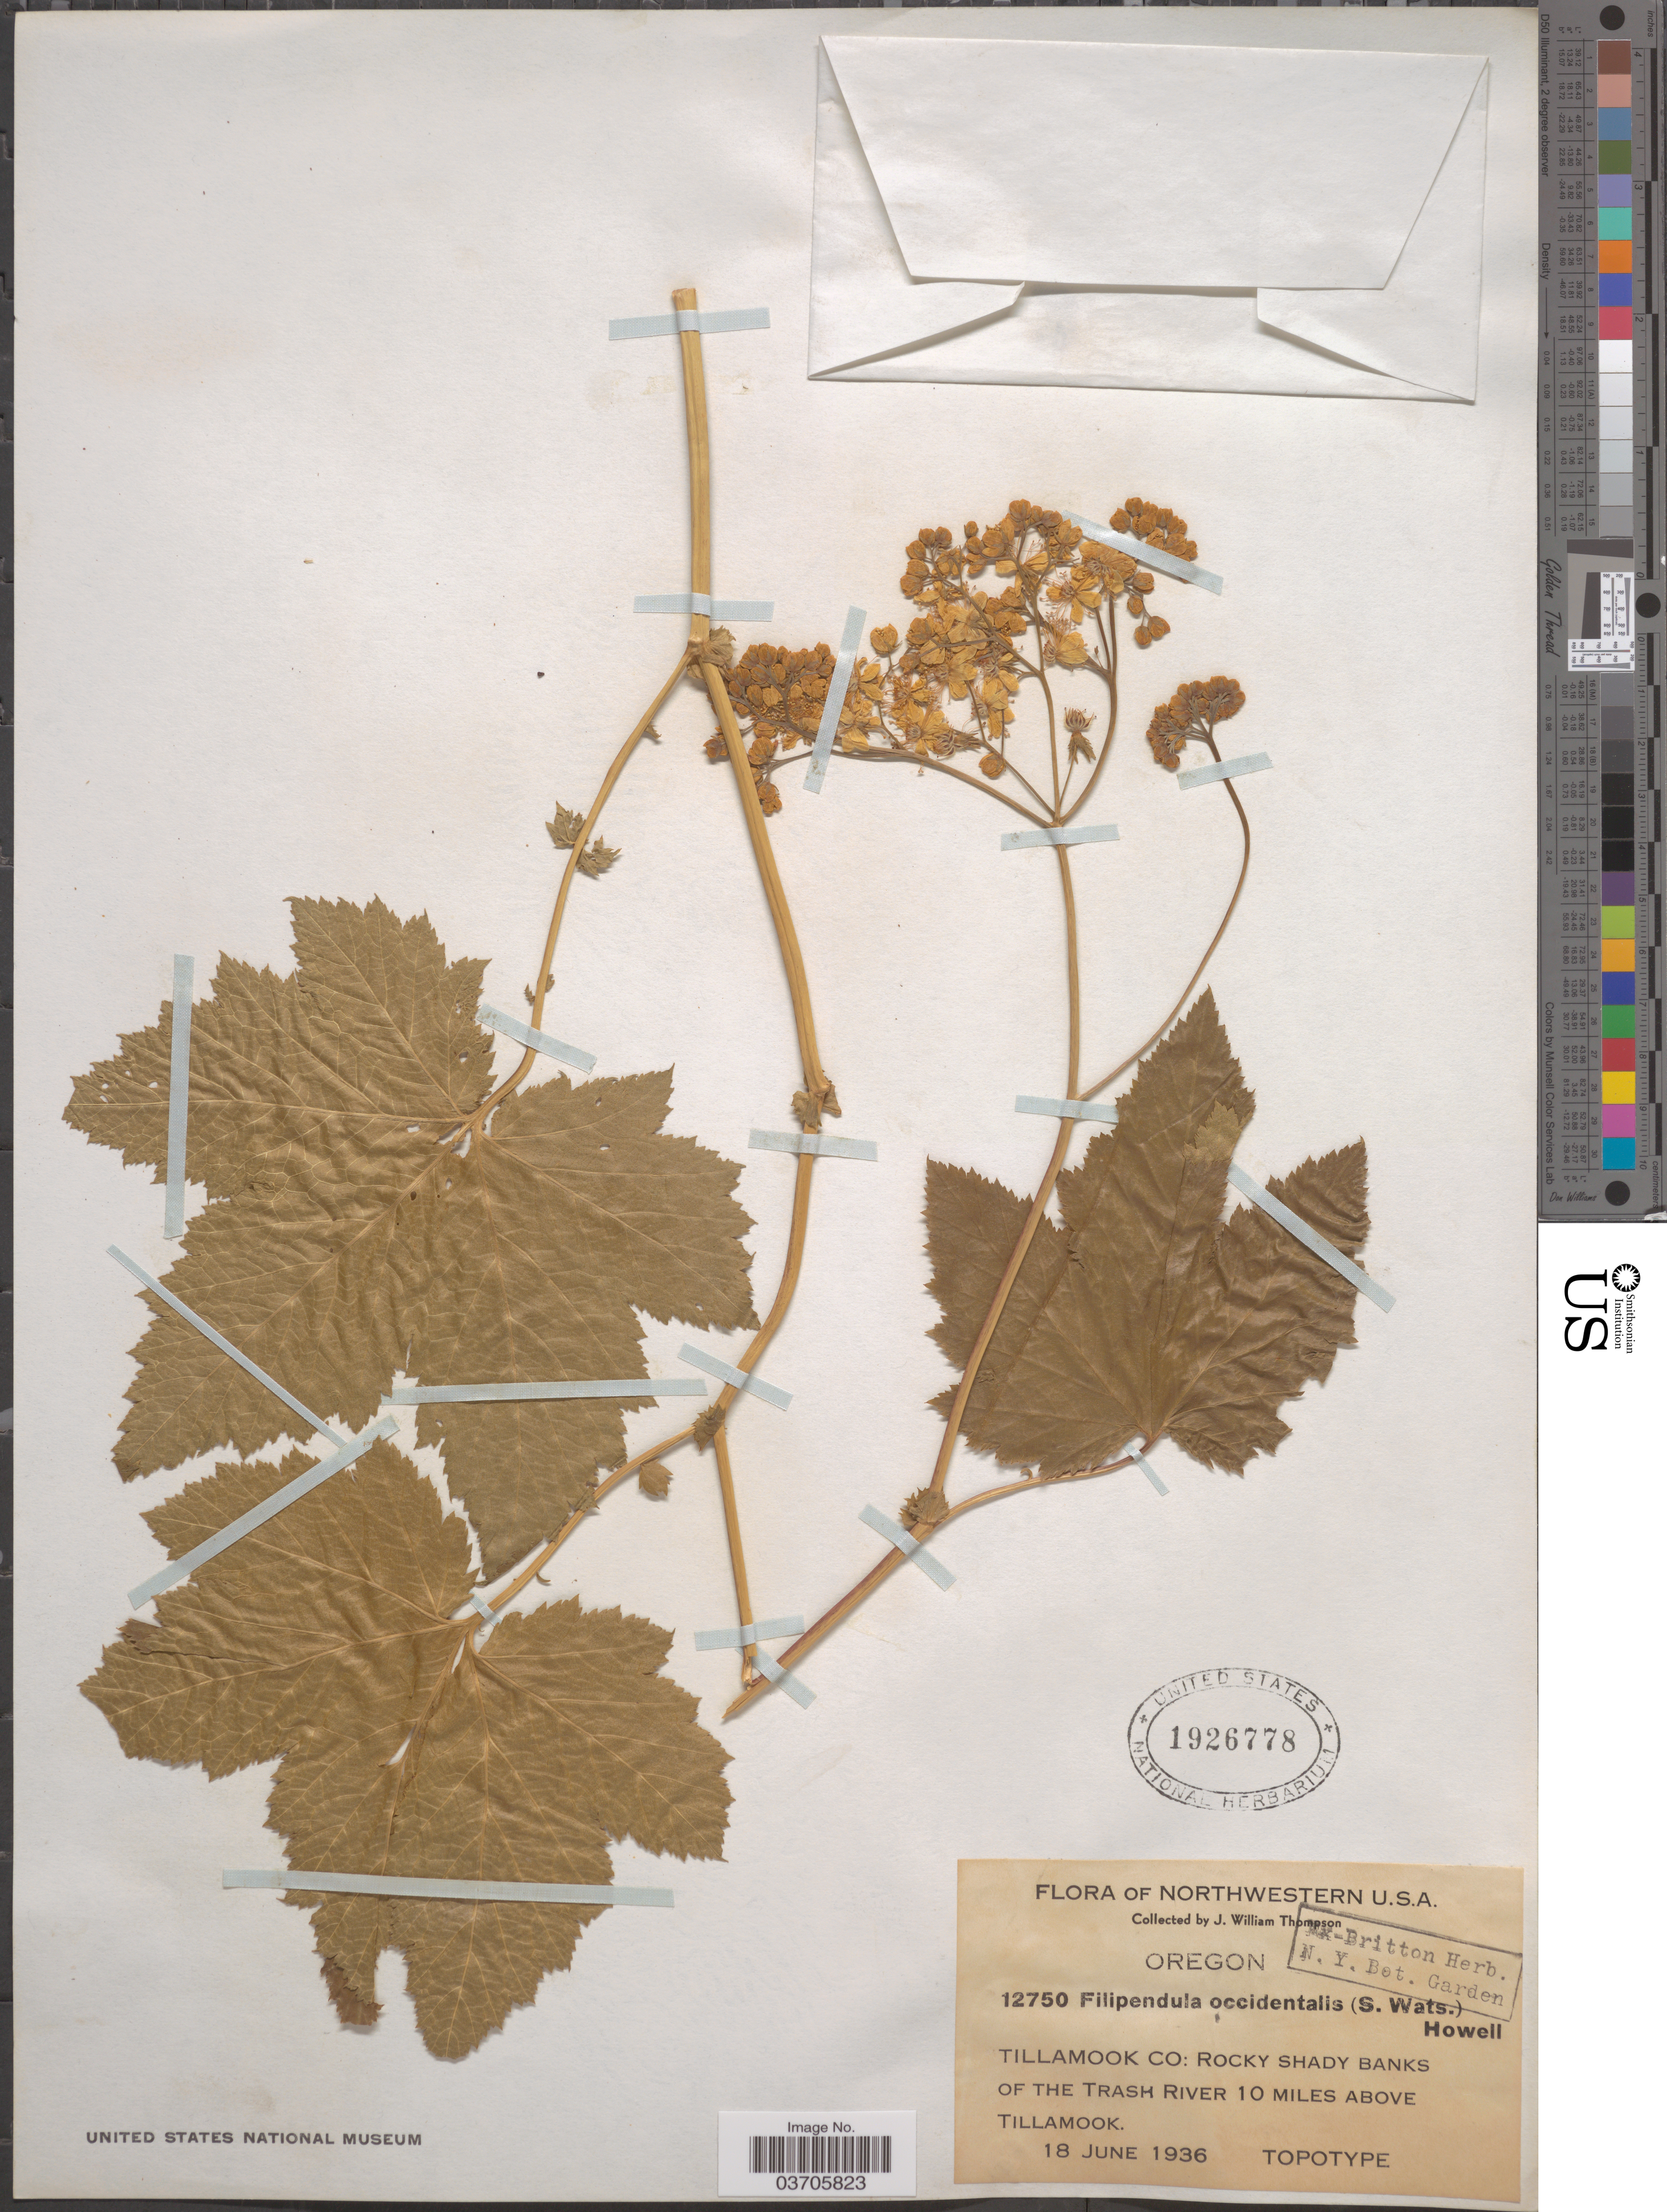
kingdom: Plantae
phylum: Tracheophyta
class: Magnoliopsida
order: Rosales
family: Rosaceae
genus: Filipendula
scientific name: Filipendula occidentalis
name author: (S. Watson) Howell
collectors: J. W. Thompson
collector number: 12750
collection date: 1936-06-18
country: United States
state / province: Oregon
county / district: Tillamook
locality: Tillamook Co: Rocky shady banks of the Trash River 10 miles above Tillamook.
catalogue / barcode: US 1926778